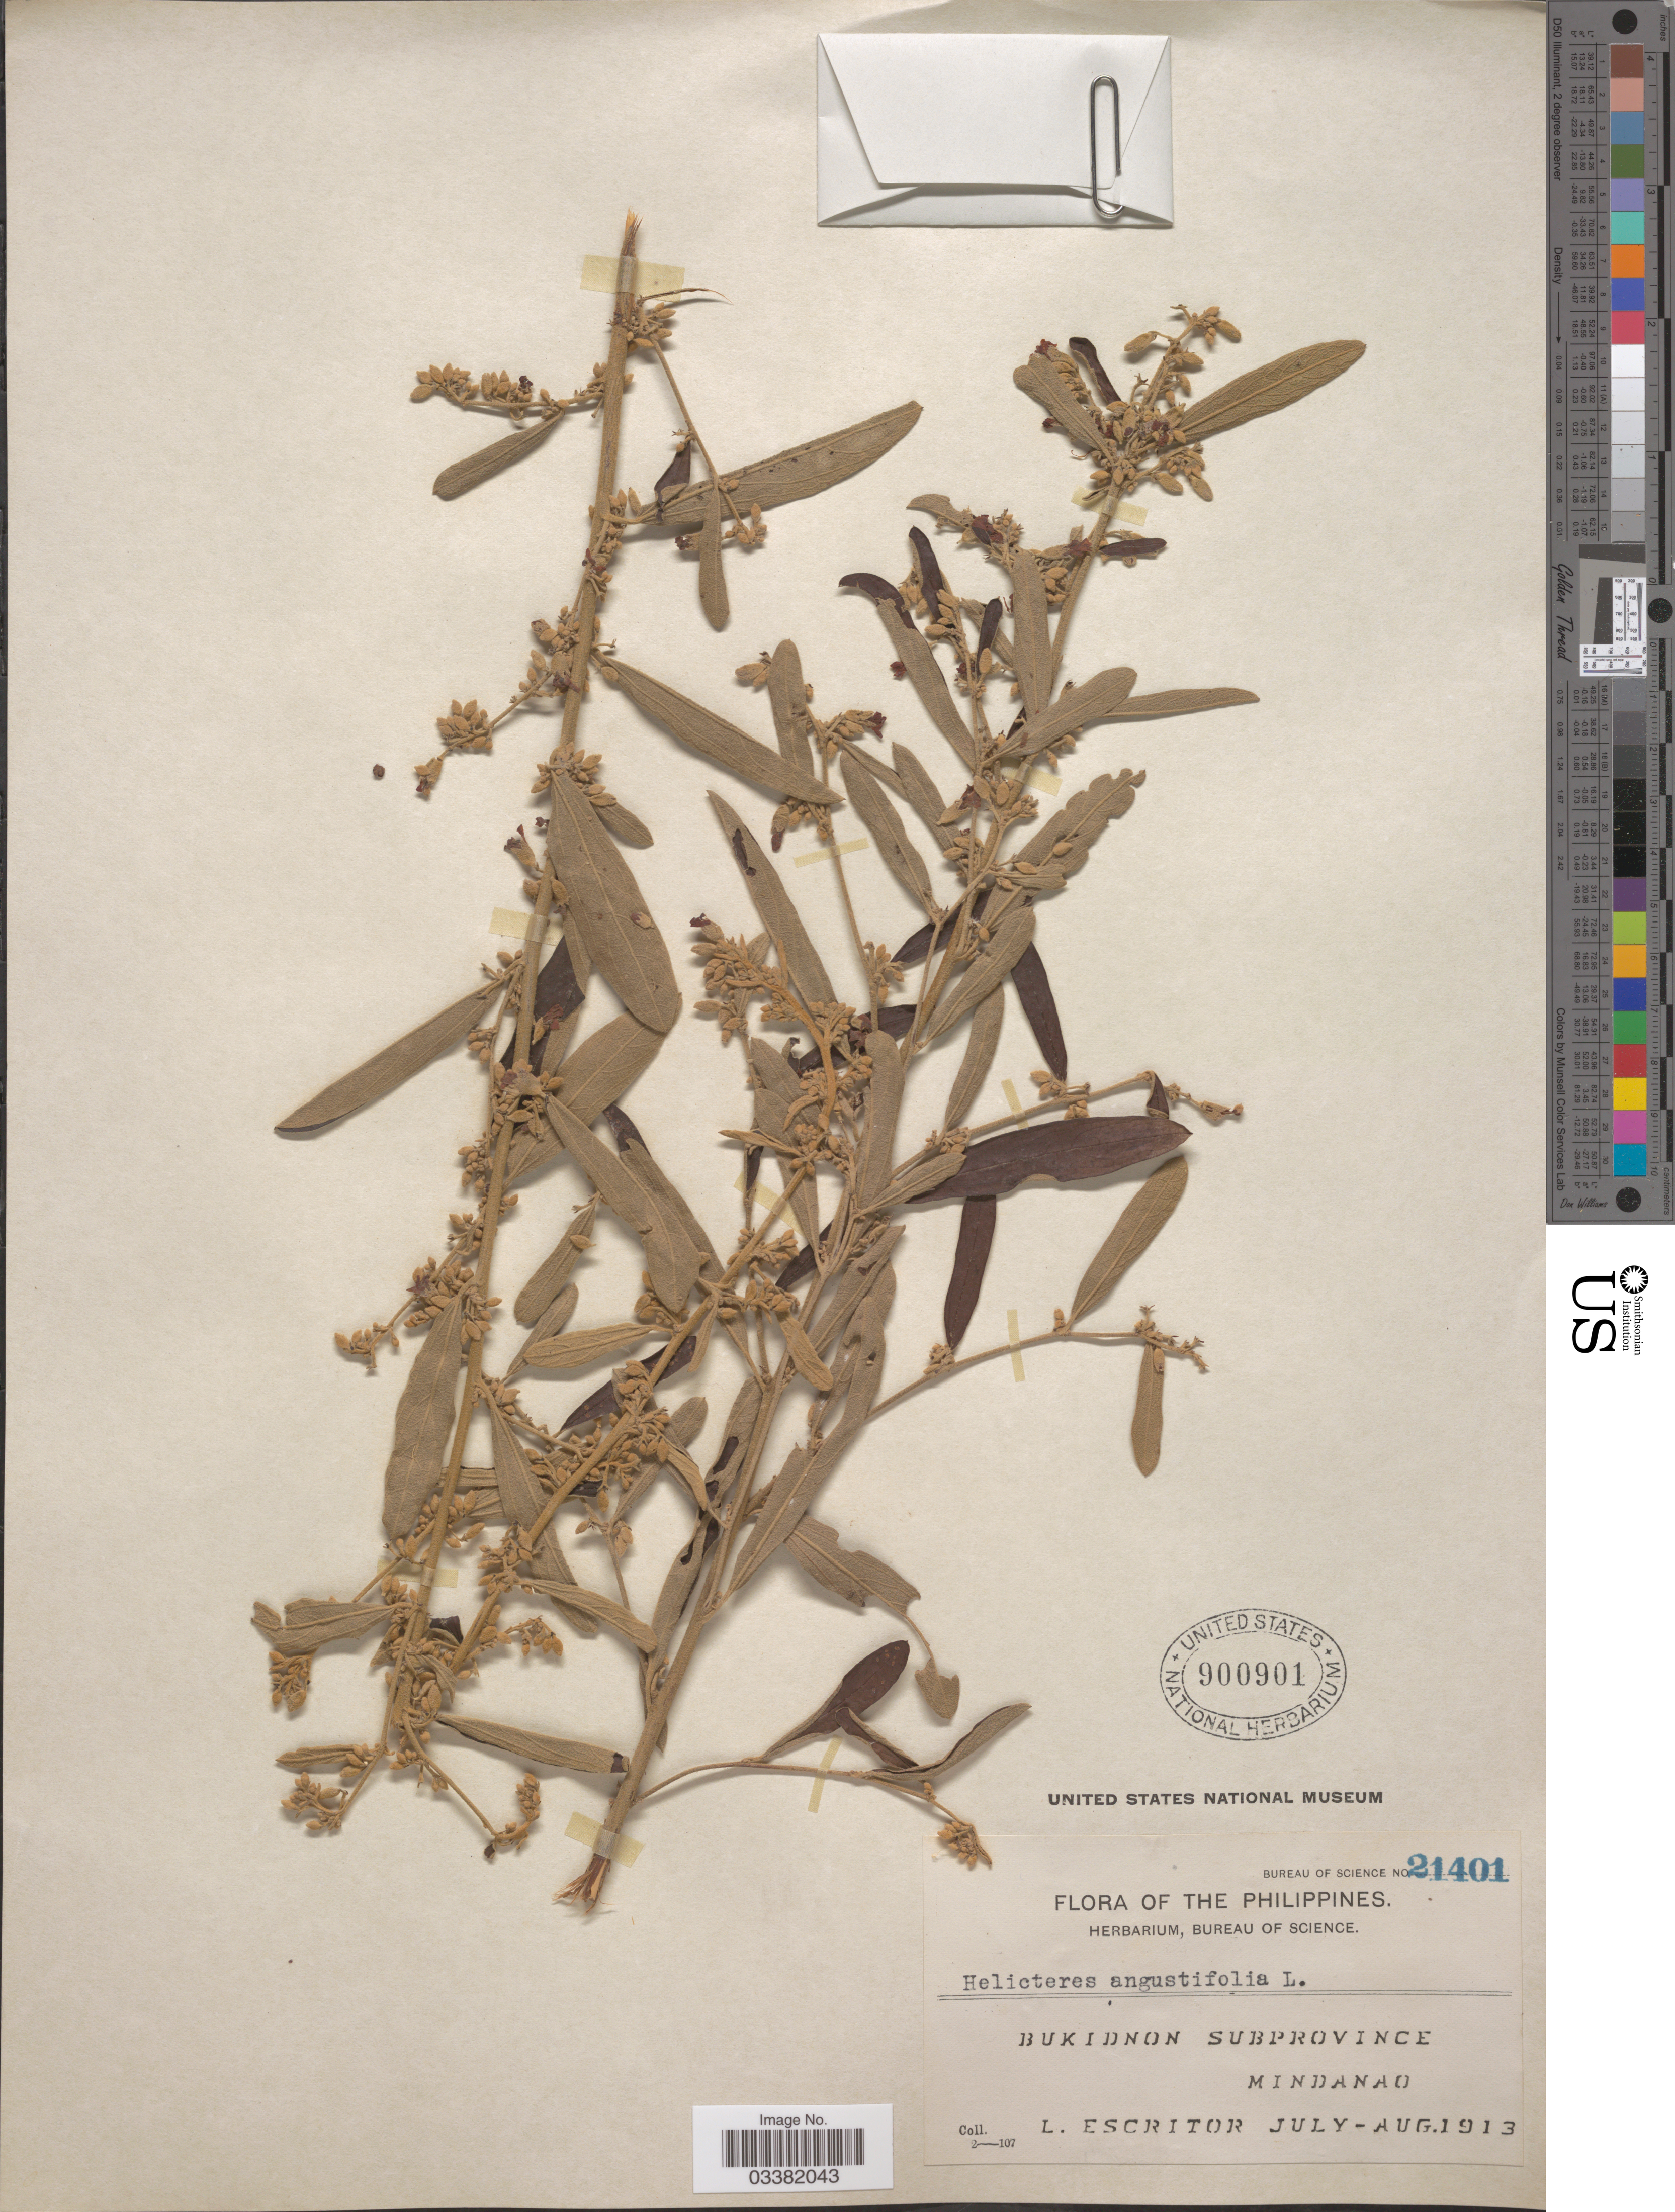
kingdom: Plantae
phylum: Tracheophyta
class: Magnoliopsida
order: Malvales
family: Malvaceae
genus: Helicteres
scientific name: Helicteres angustifolia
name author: L.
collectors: L. Escritor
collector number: Bureau of Science 21401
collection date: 1913-07/1913-08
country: Philippines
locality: Bukidnon Subprovince, Mindanao.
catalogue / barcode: US 900901